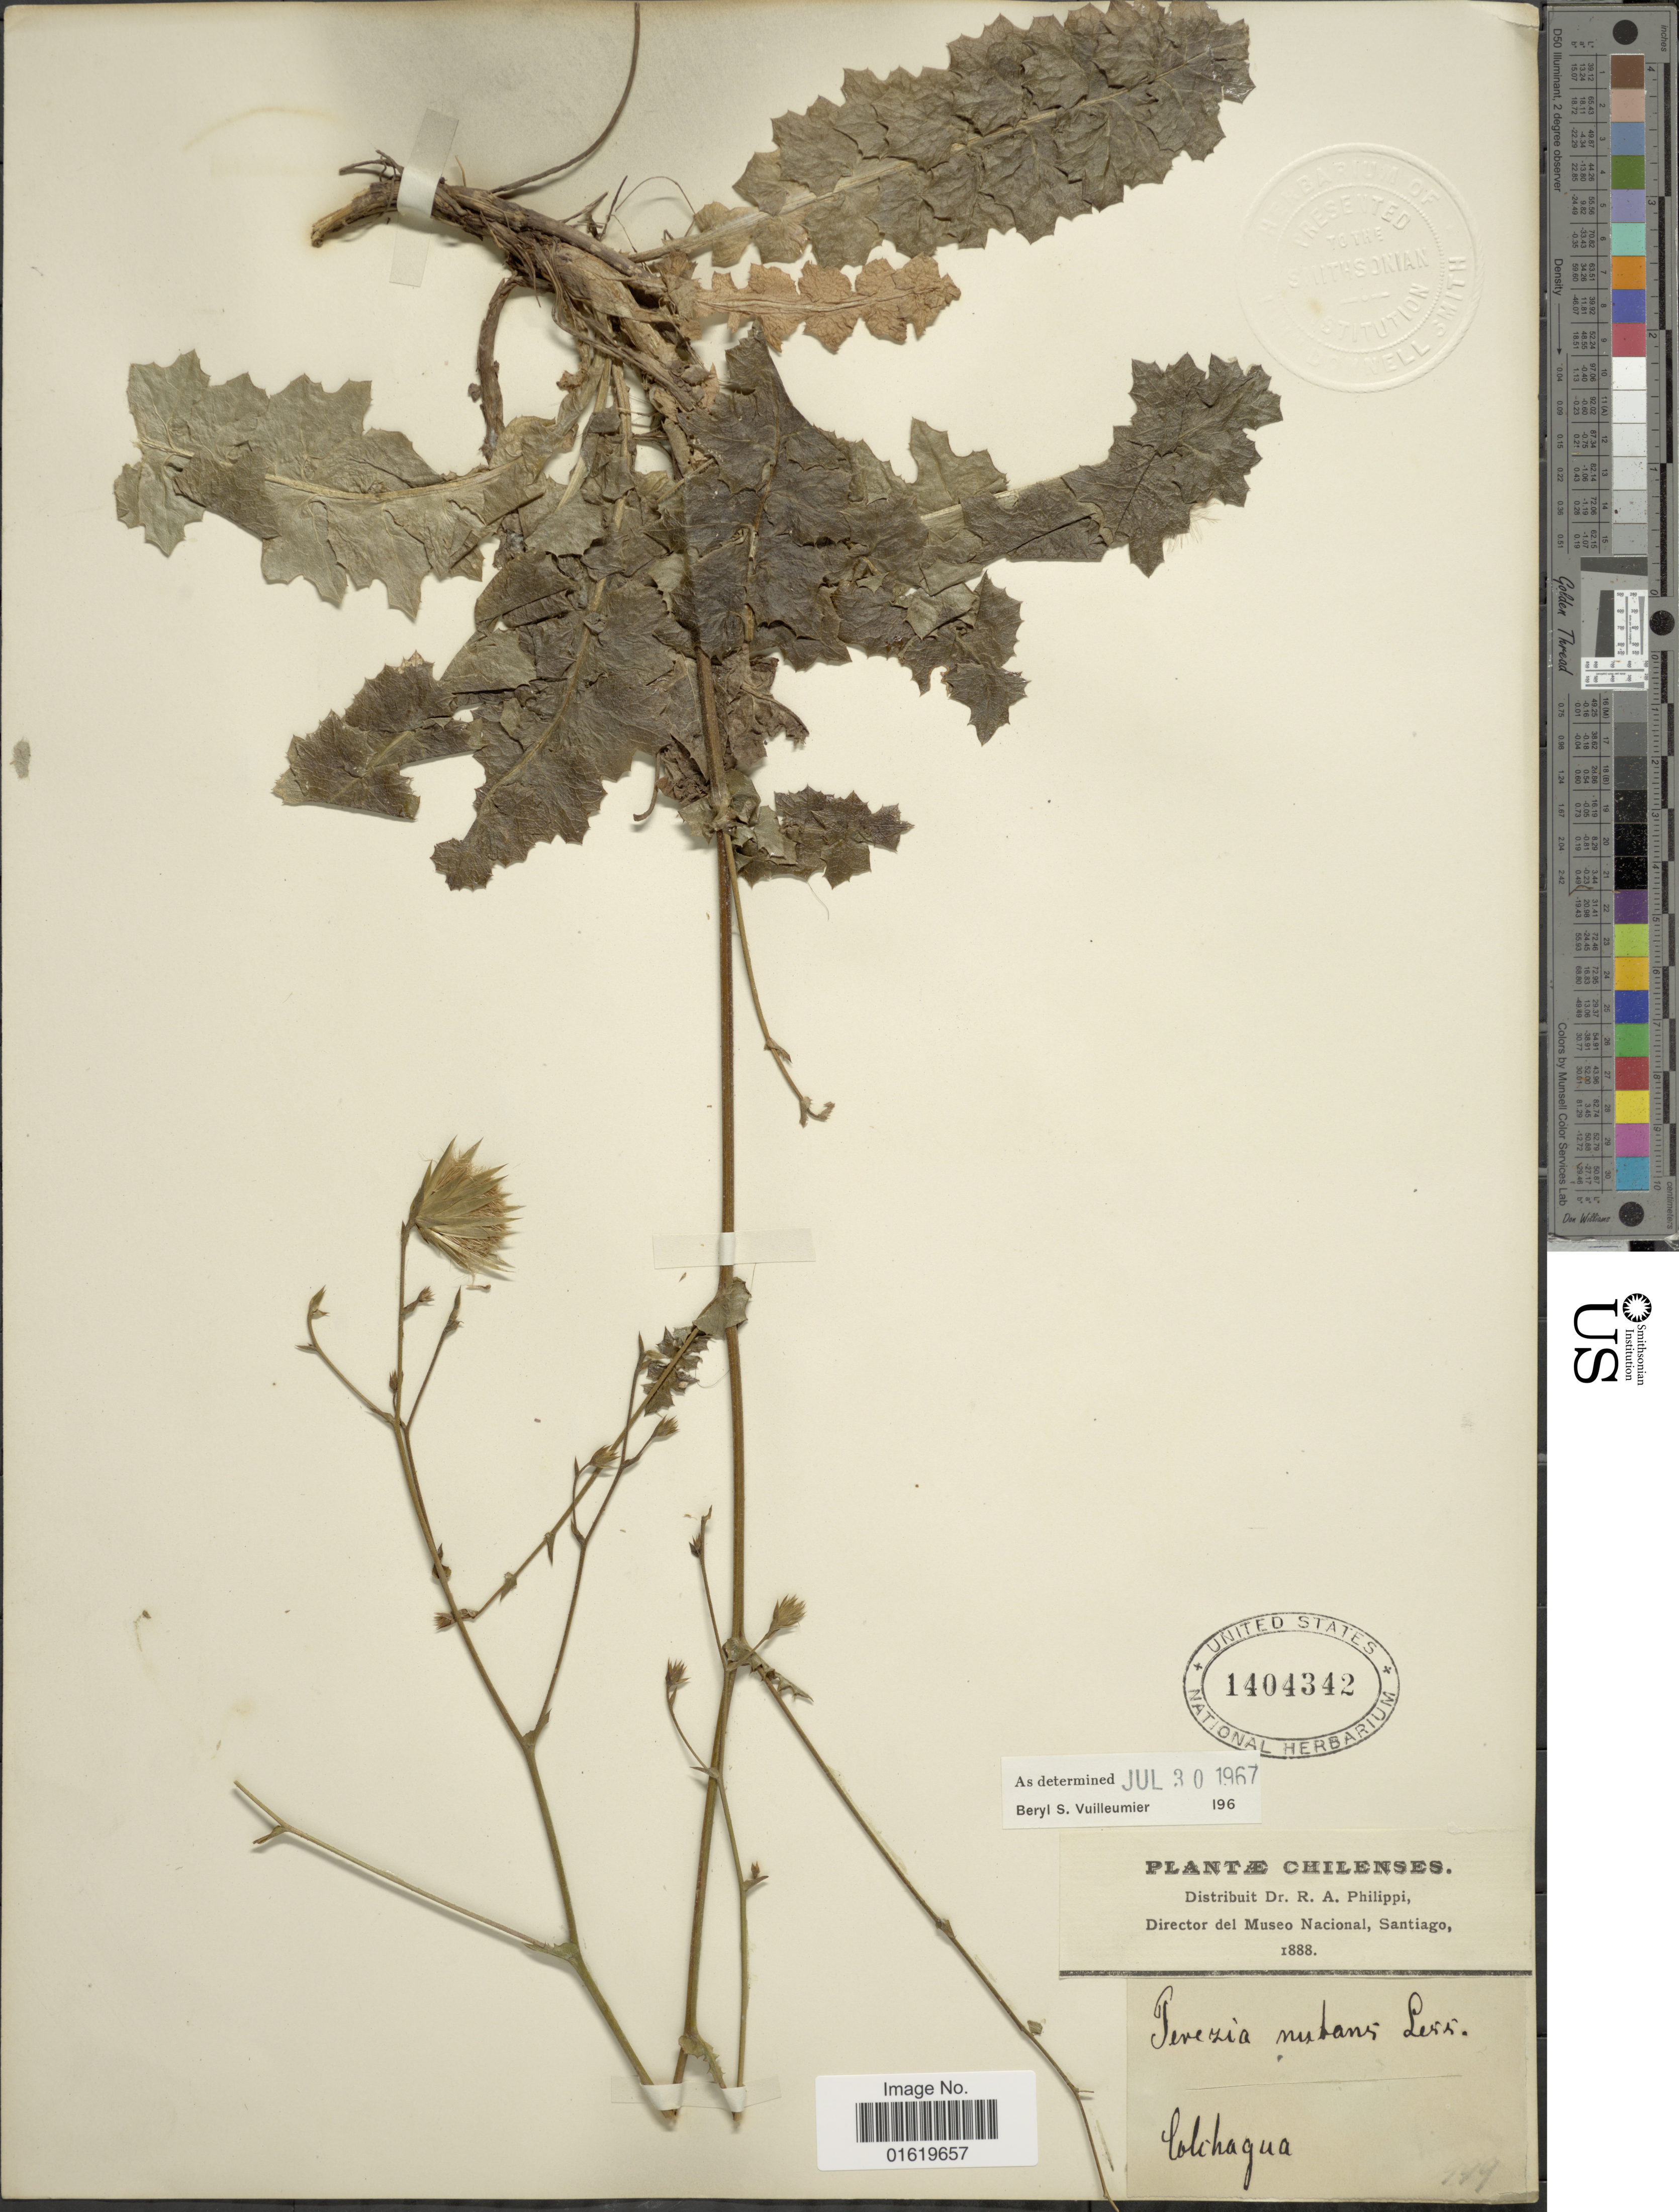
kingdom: Plantae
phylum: Tracheophyta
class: Magnoliopsida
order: Asterales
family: Asteraceae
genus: Perezia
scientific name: Perezia nutans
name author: Less.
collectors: R. A. Philippi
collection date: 1888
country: Chile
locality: Colchagua.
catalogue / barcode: US 1404342